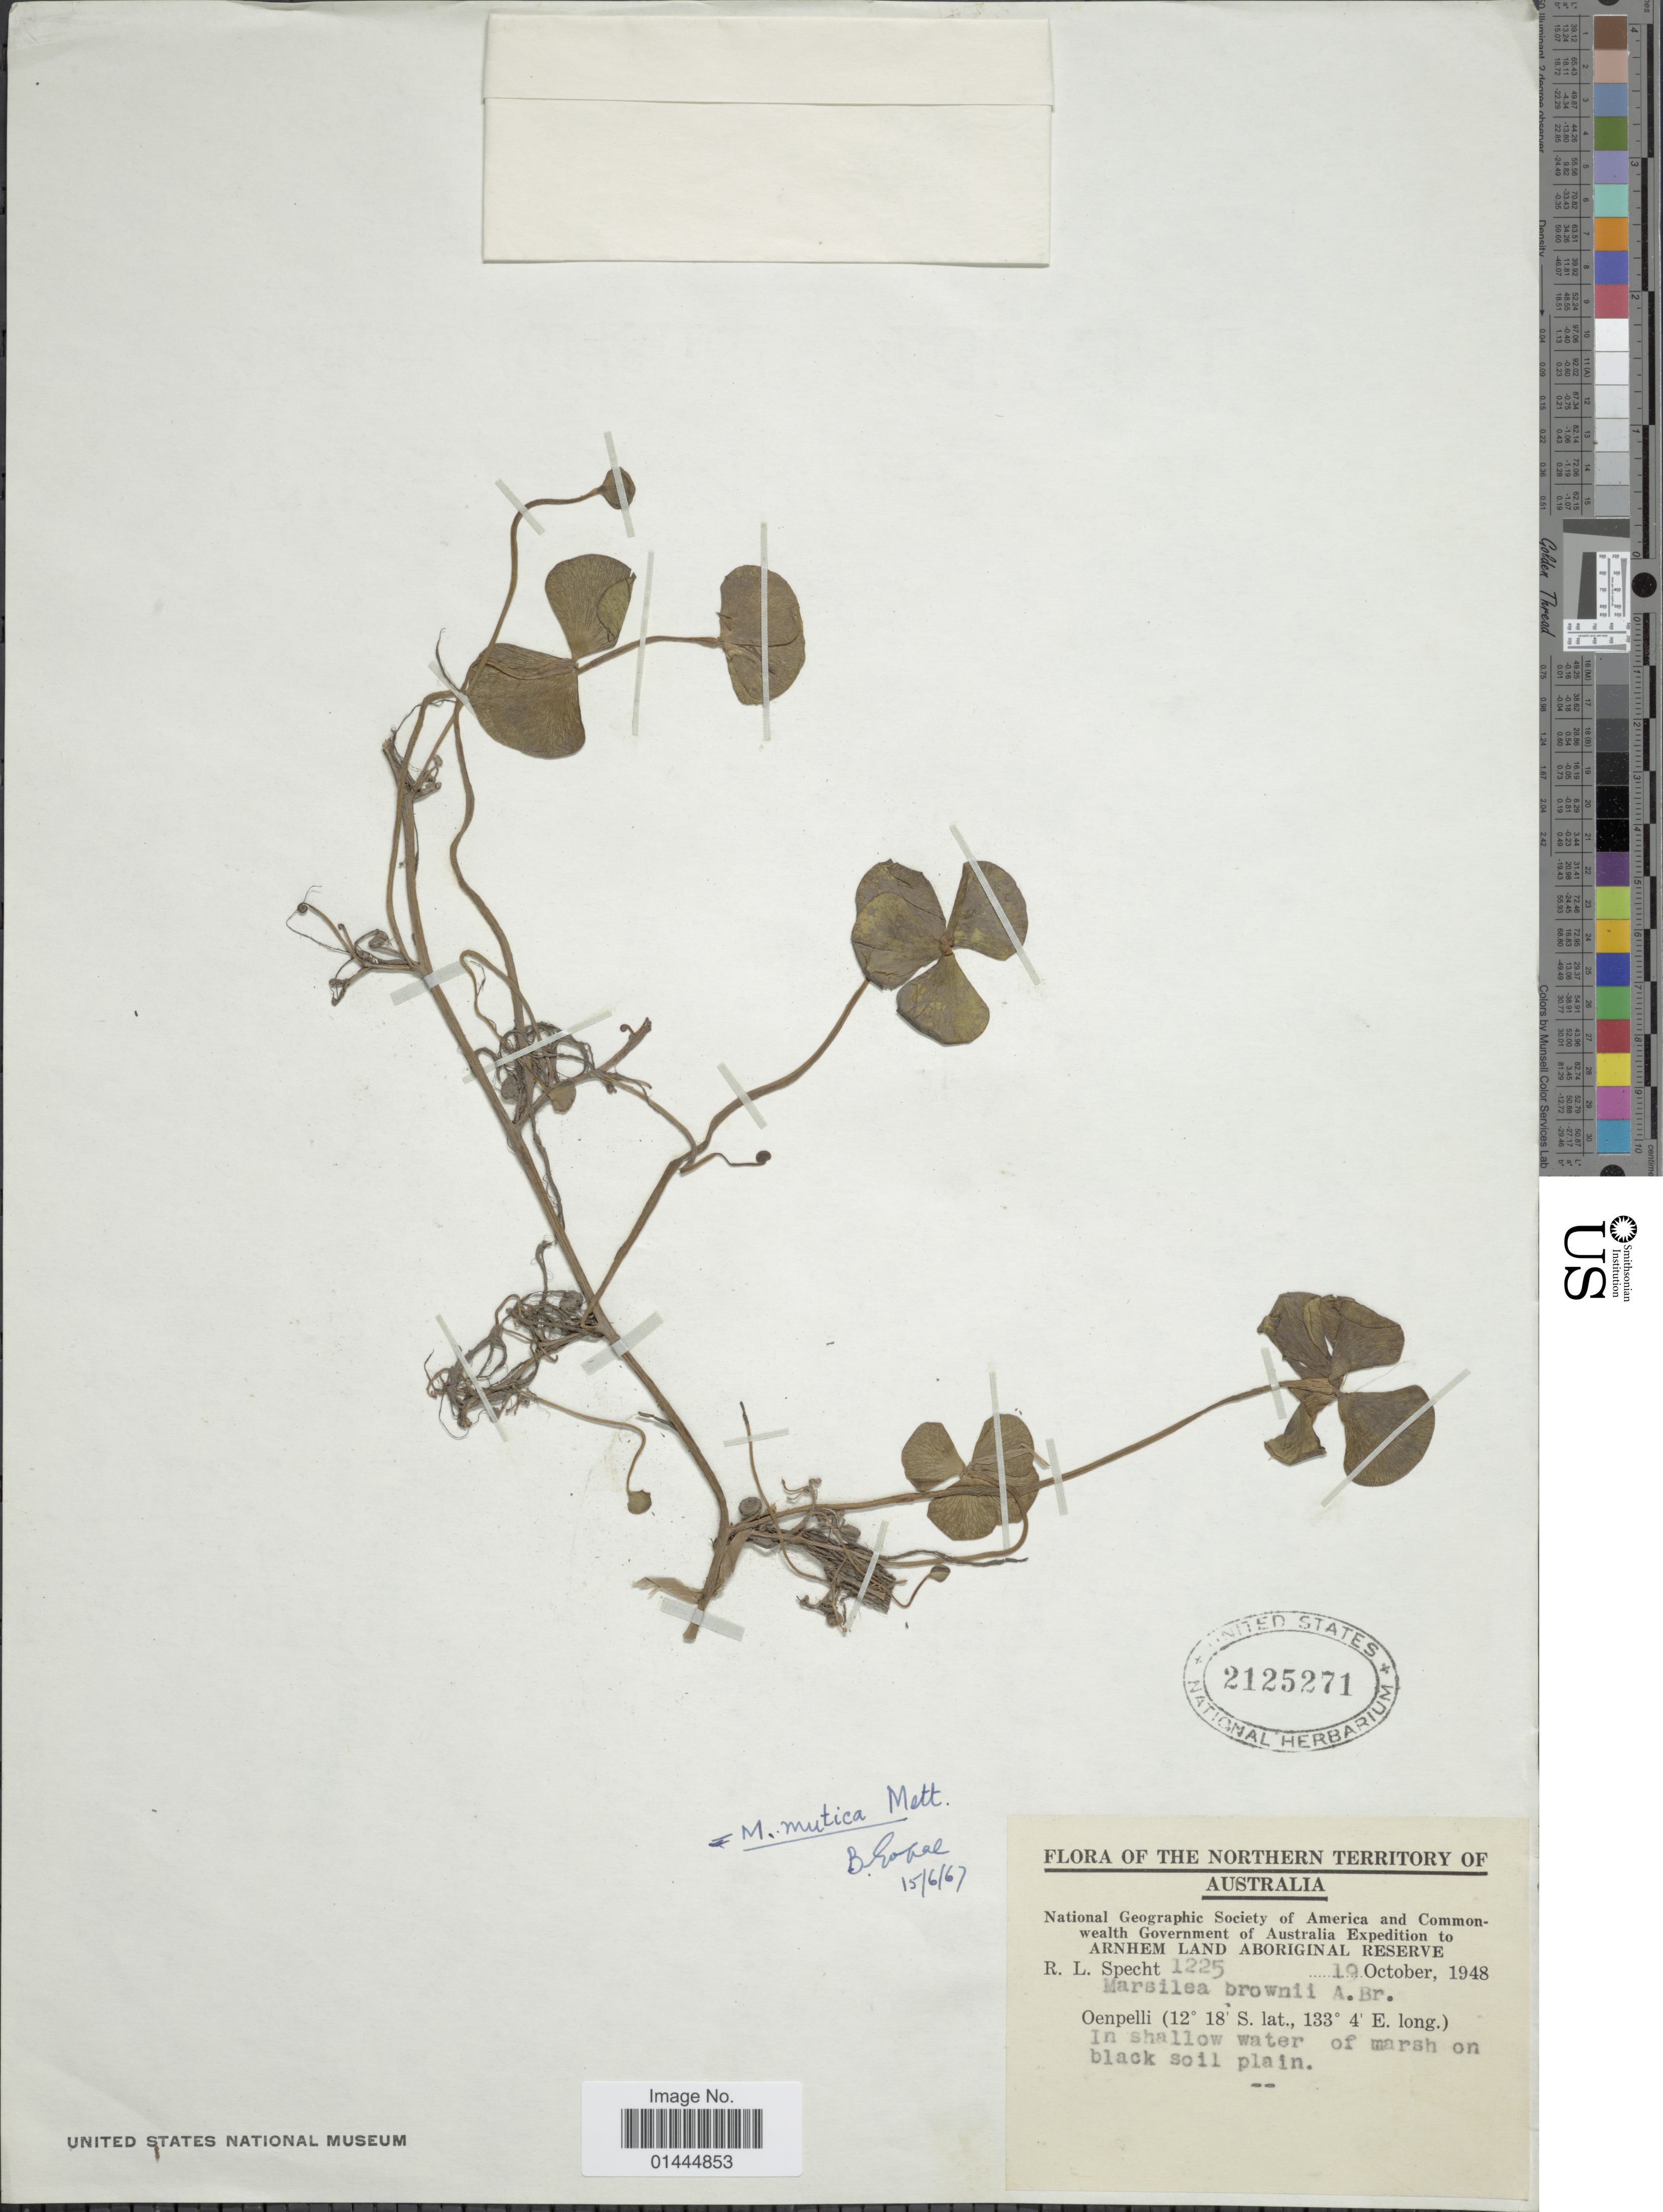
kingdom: Plantae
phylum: Tracheophyta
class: Polypodiopsida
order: Salviniales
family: Marsileaceae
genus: Marsilea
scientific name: Marsilea mutica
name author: Mett.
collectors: R. L. Specht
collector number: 1225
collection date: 1948-10-19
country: Australia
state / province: Northern Territory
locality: Arnhem Land Aboriginal Reserve, Oenpelli, in shallow water.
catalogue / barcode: US 2125271